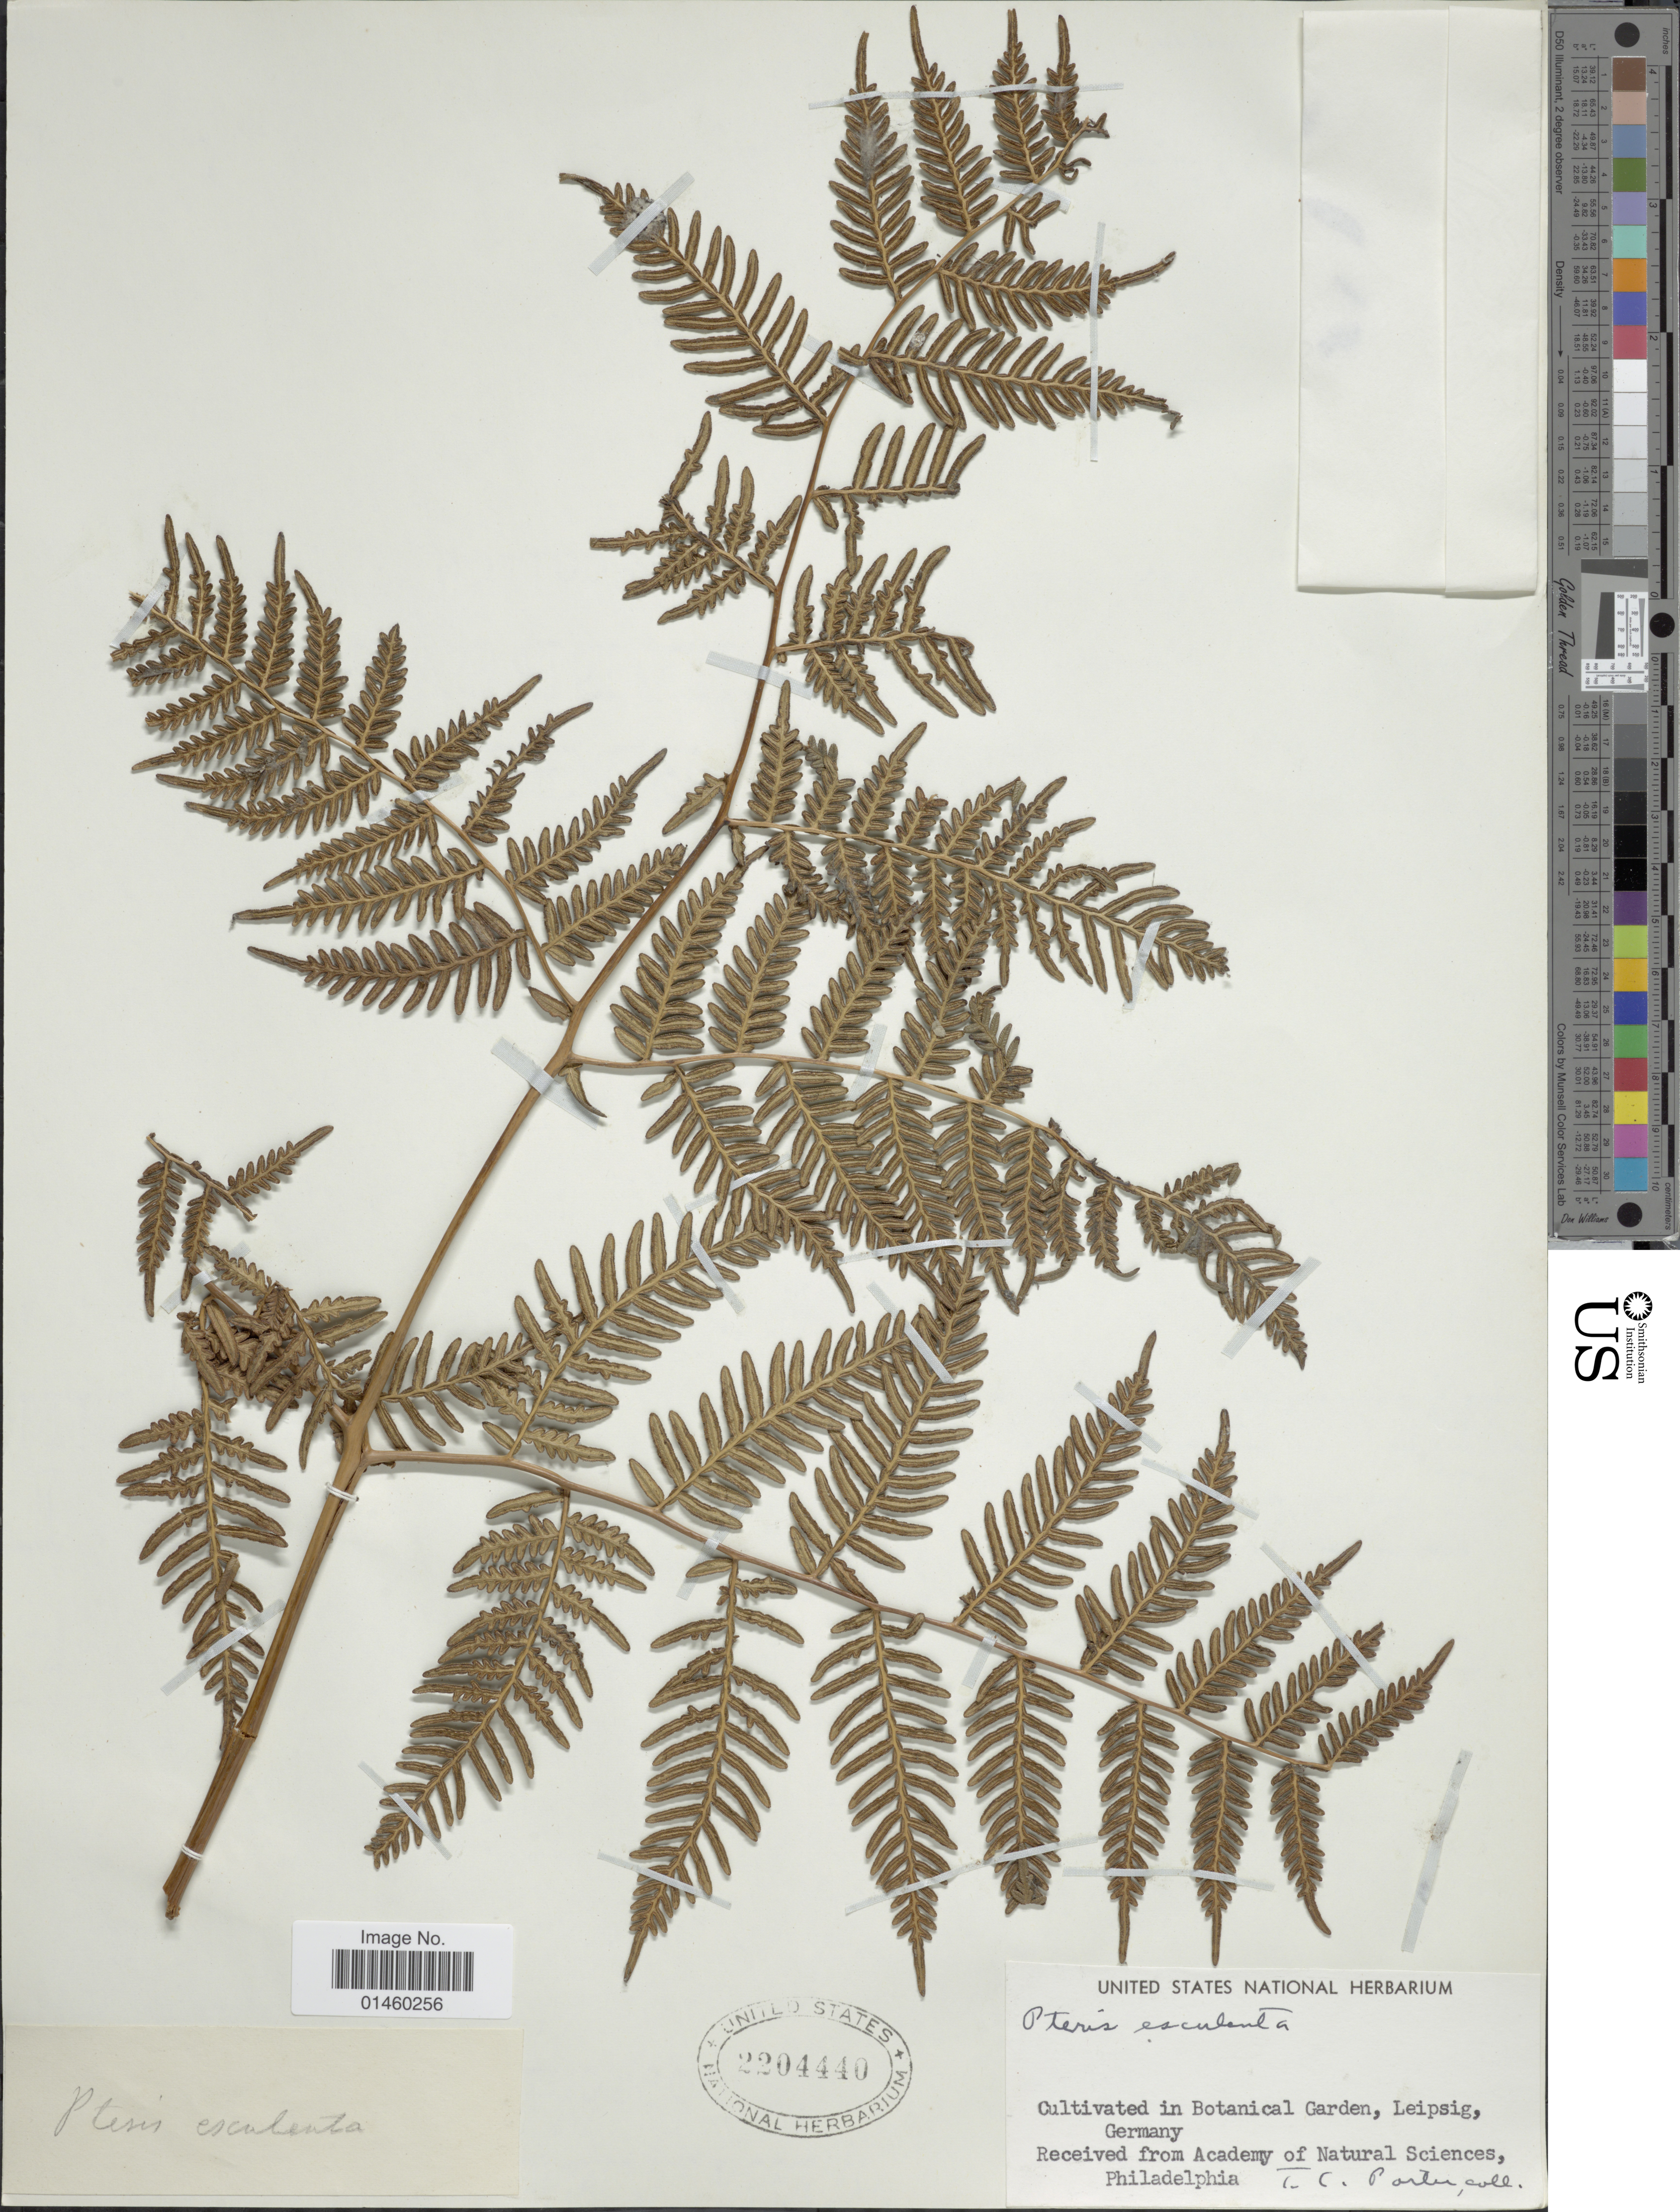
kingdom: Plantae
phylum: Tracheophyta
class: Polypodiopsida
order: Polypodiales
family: Dennstaedtiaceae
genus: Pteridium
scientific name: Pteridium esculentum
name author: (G. Forst.) Cockayne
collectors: T. Parker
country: Germany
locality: In Botanical Garden, Leipsig, Germany.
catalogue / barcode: US 2204440